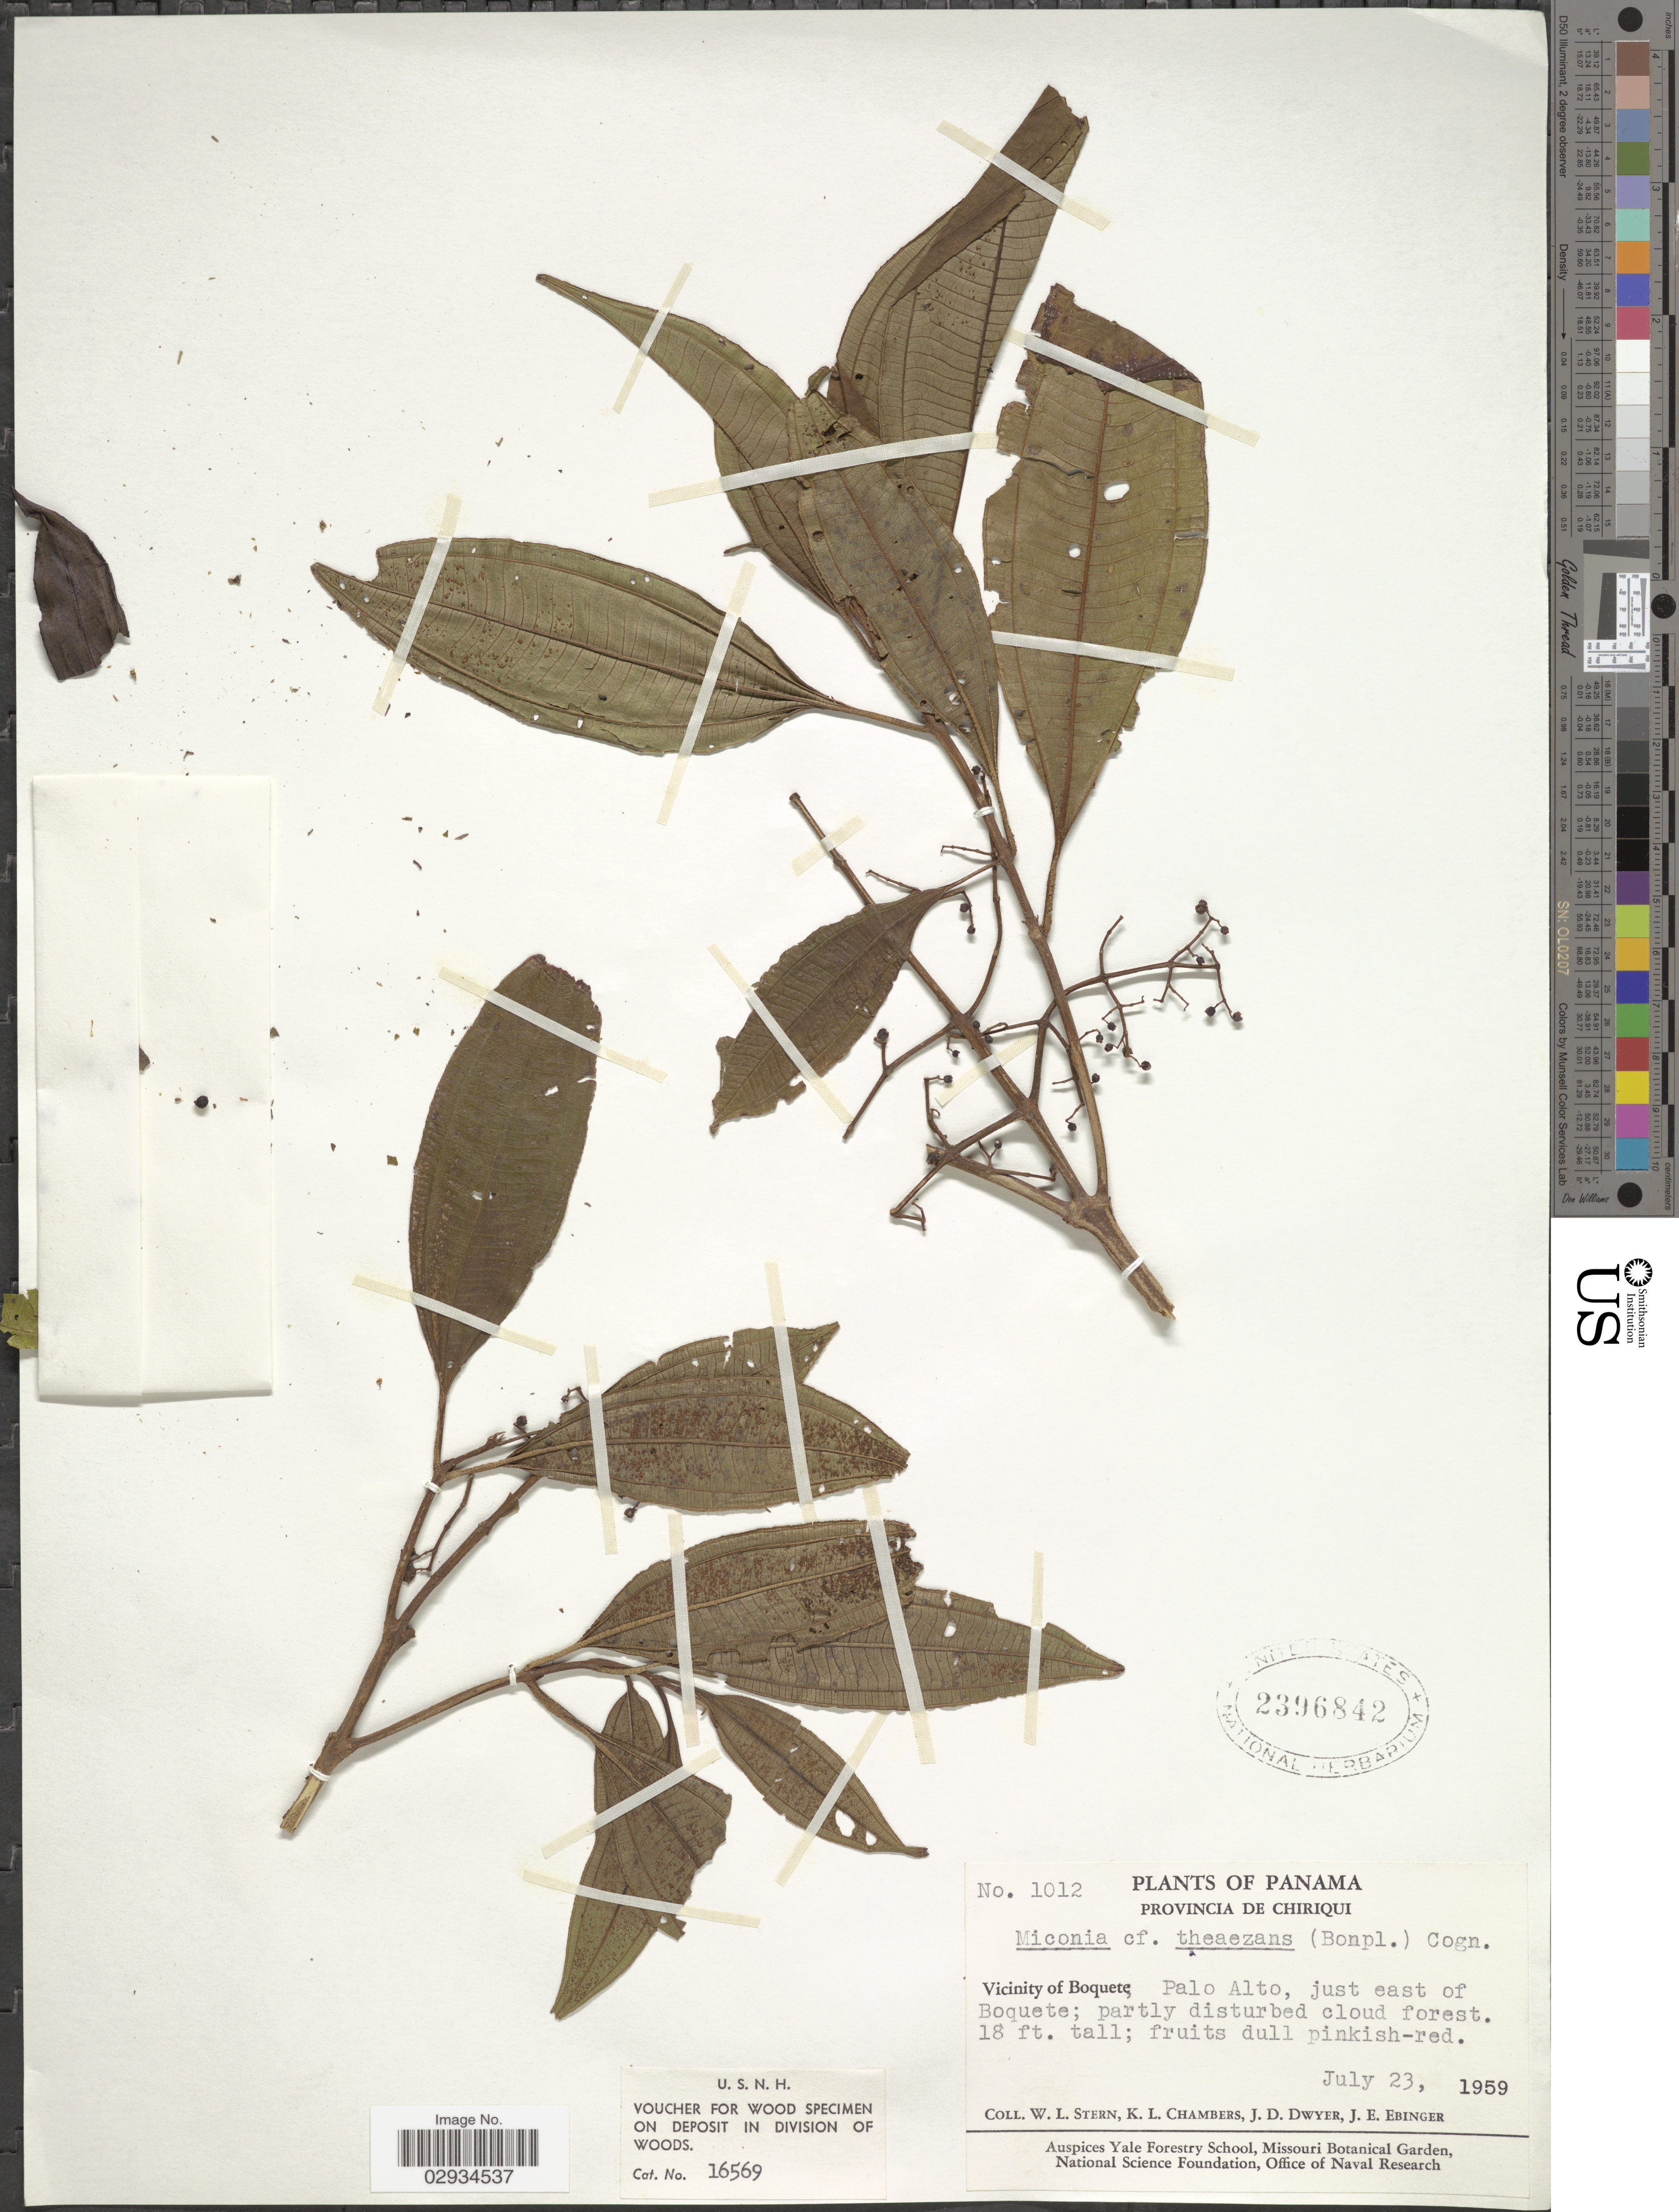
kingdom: Plantae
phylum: Tracheophyta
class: Magnoliopsida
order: Myrtales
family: Melastomataceae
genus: Miconia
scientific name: Miconia theizans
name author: (Bonpl.) Cogn.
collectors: W. L. Stern, K. Chambers, J. D. Dwyer & J. Ebinger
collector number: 1012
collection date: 1959-07-23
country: Panama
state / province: Chiriqui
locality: Vicinity of Boquete, Palo Alto, just east of Boquete.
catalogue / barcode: US 2396842